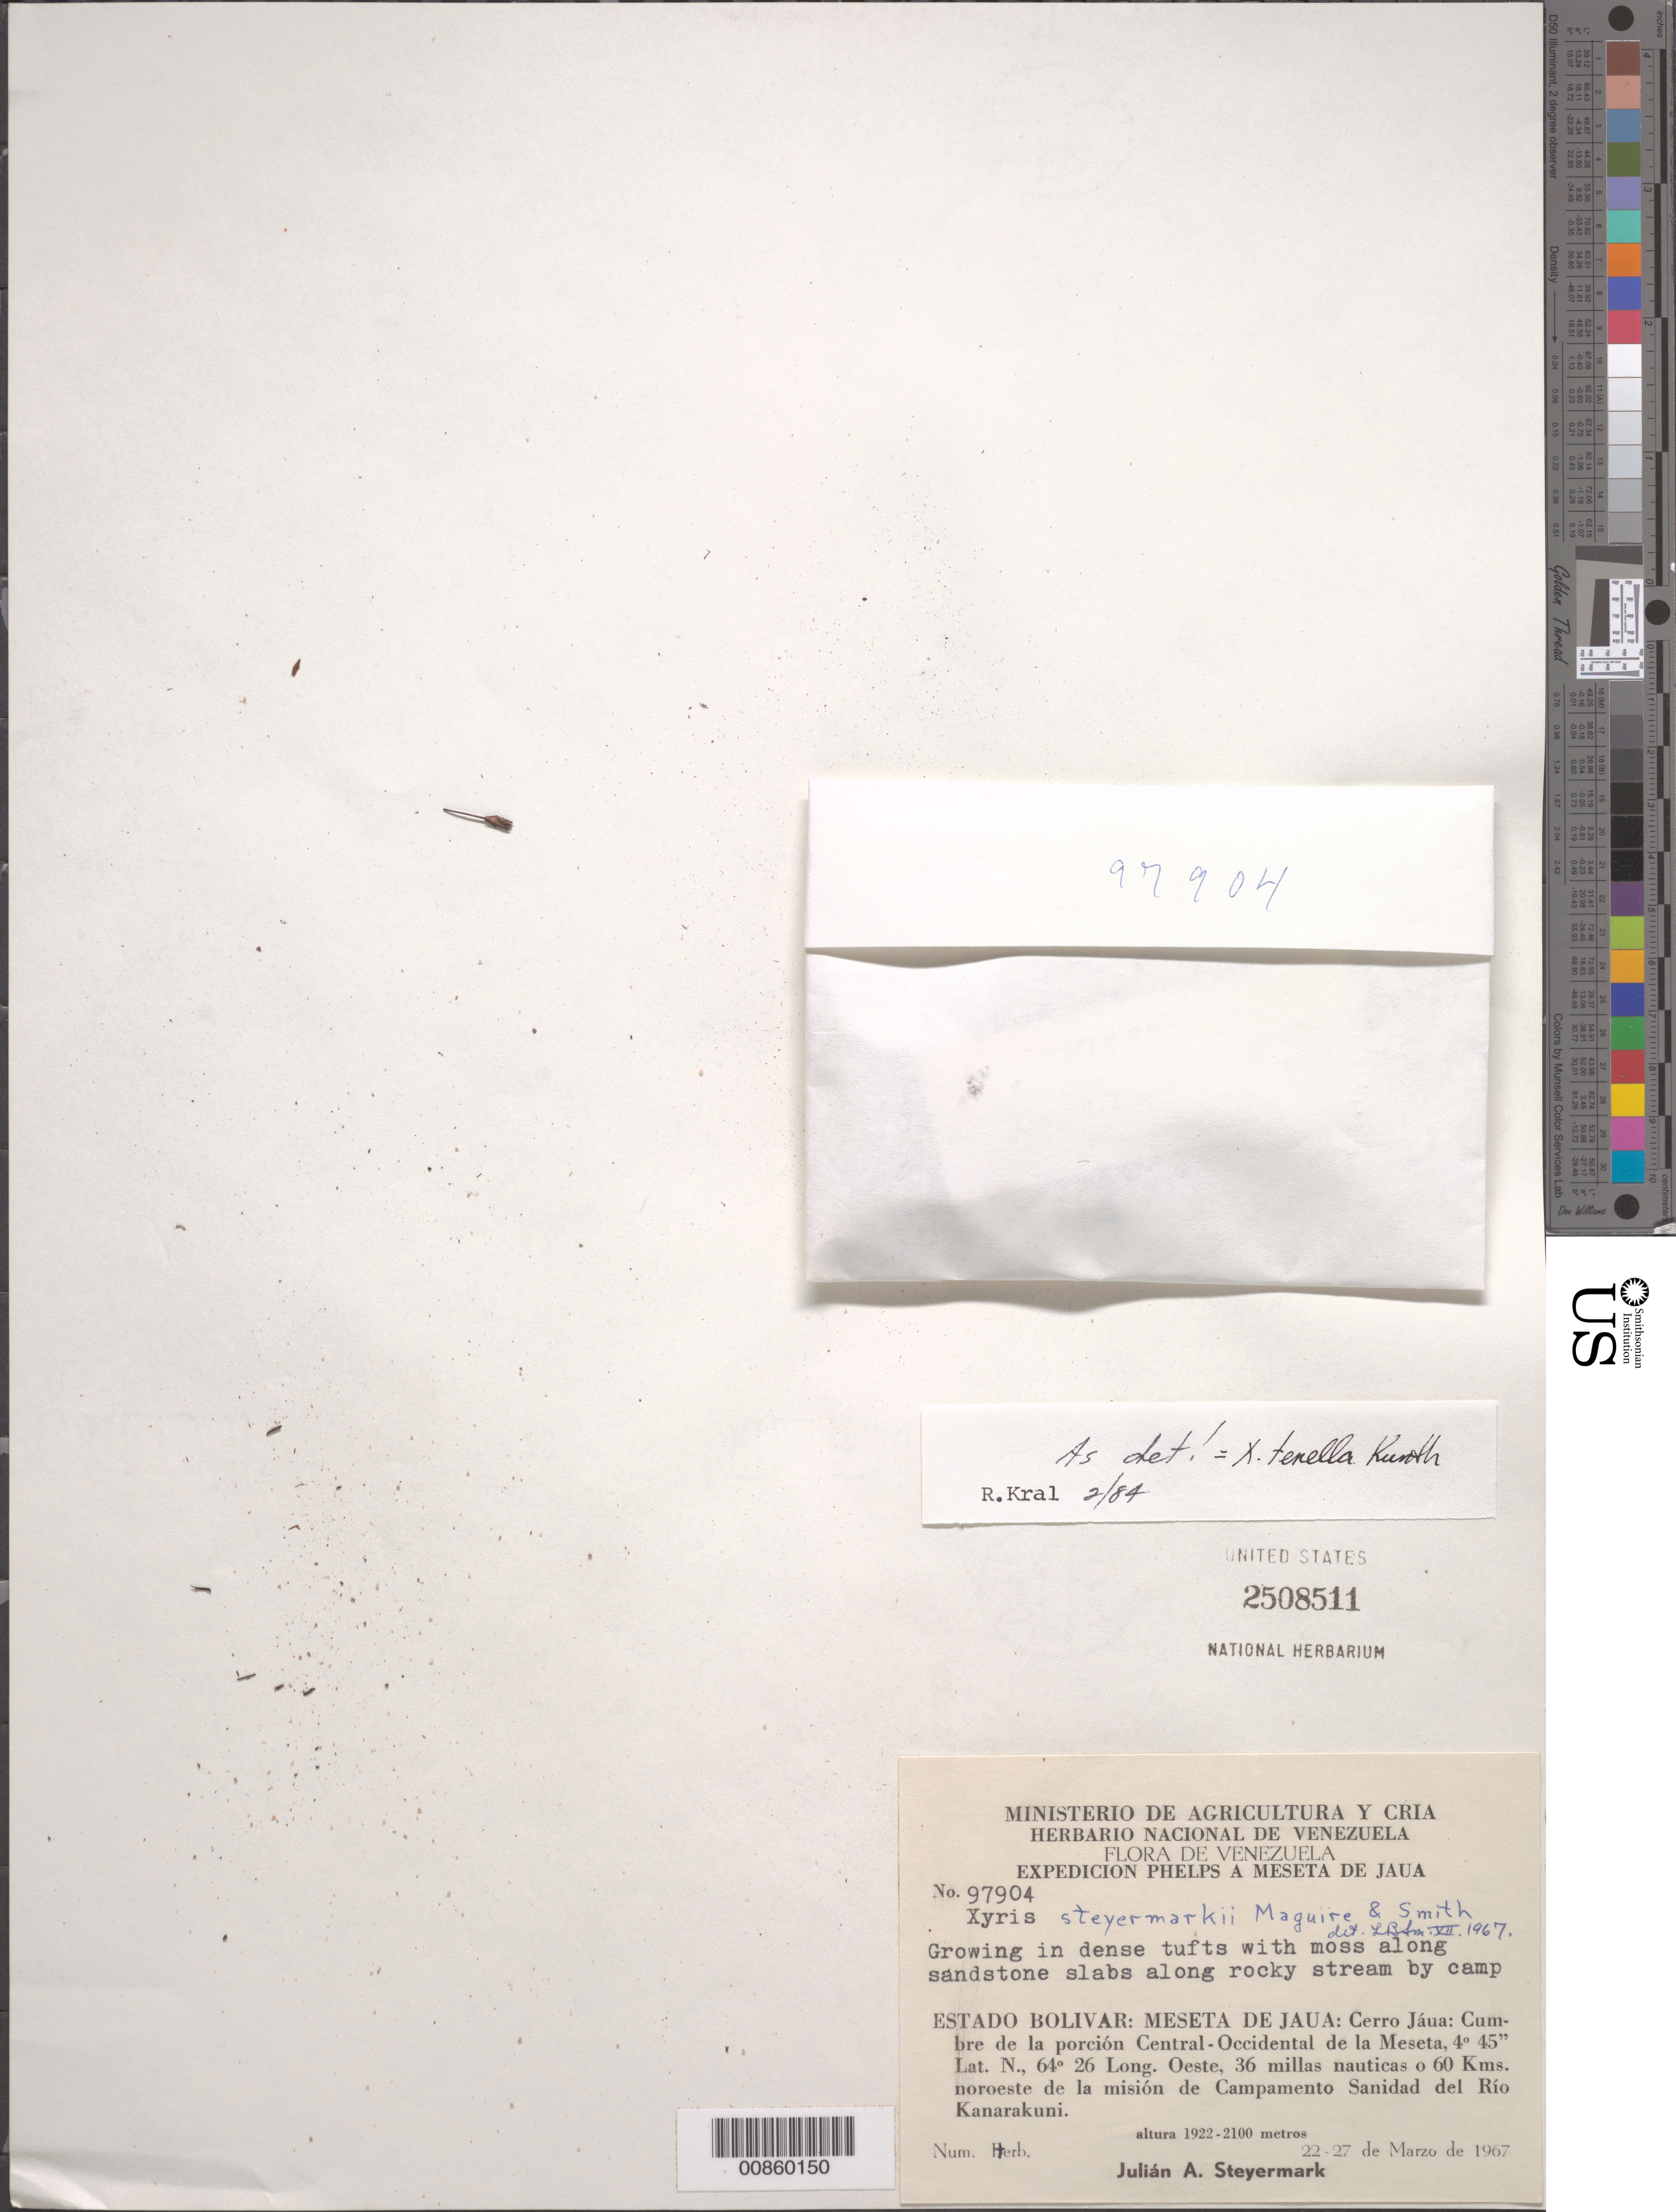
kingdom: Plantae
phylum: Tracheophyta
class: Liliopsida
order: Poales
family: Xyridaceae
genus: Xyris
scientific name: Xyris tenella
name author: Kunth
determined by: Kral, Robert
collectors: J. Steyermark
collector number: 97904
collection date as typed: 22-Mar-67 to 27-Mar-67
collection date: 1967-03-22/1967-03-27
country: Venezuela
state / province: Bolívar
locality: Meseta del Jaua: Cerro Jáua, cumbre de la porcion Central-Occidental de la Meseta, 36 millas nauticas o 60 km NO de la mision de Campamento Sanidad del Río Kanarakuni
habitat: Growing with moss along sandstone slabs along rocky stream by camp.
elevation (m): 1922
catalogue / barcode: US 2508511